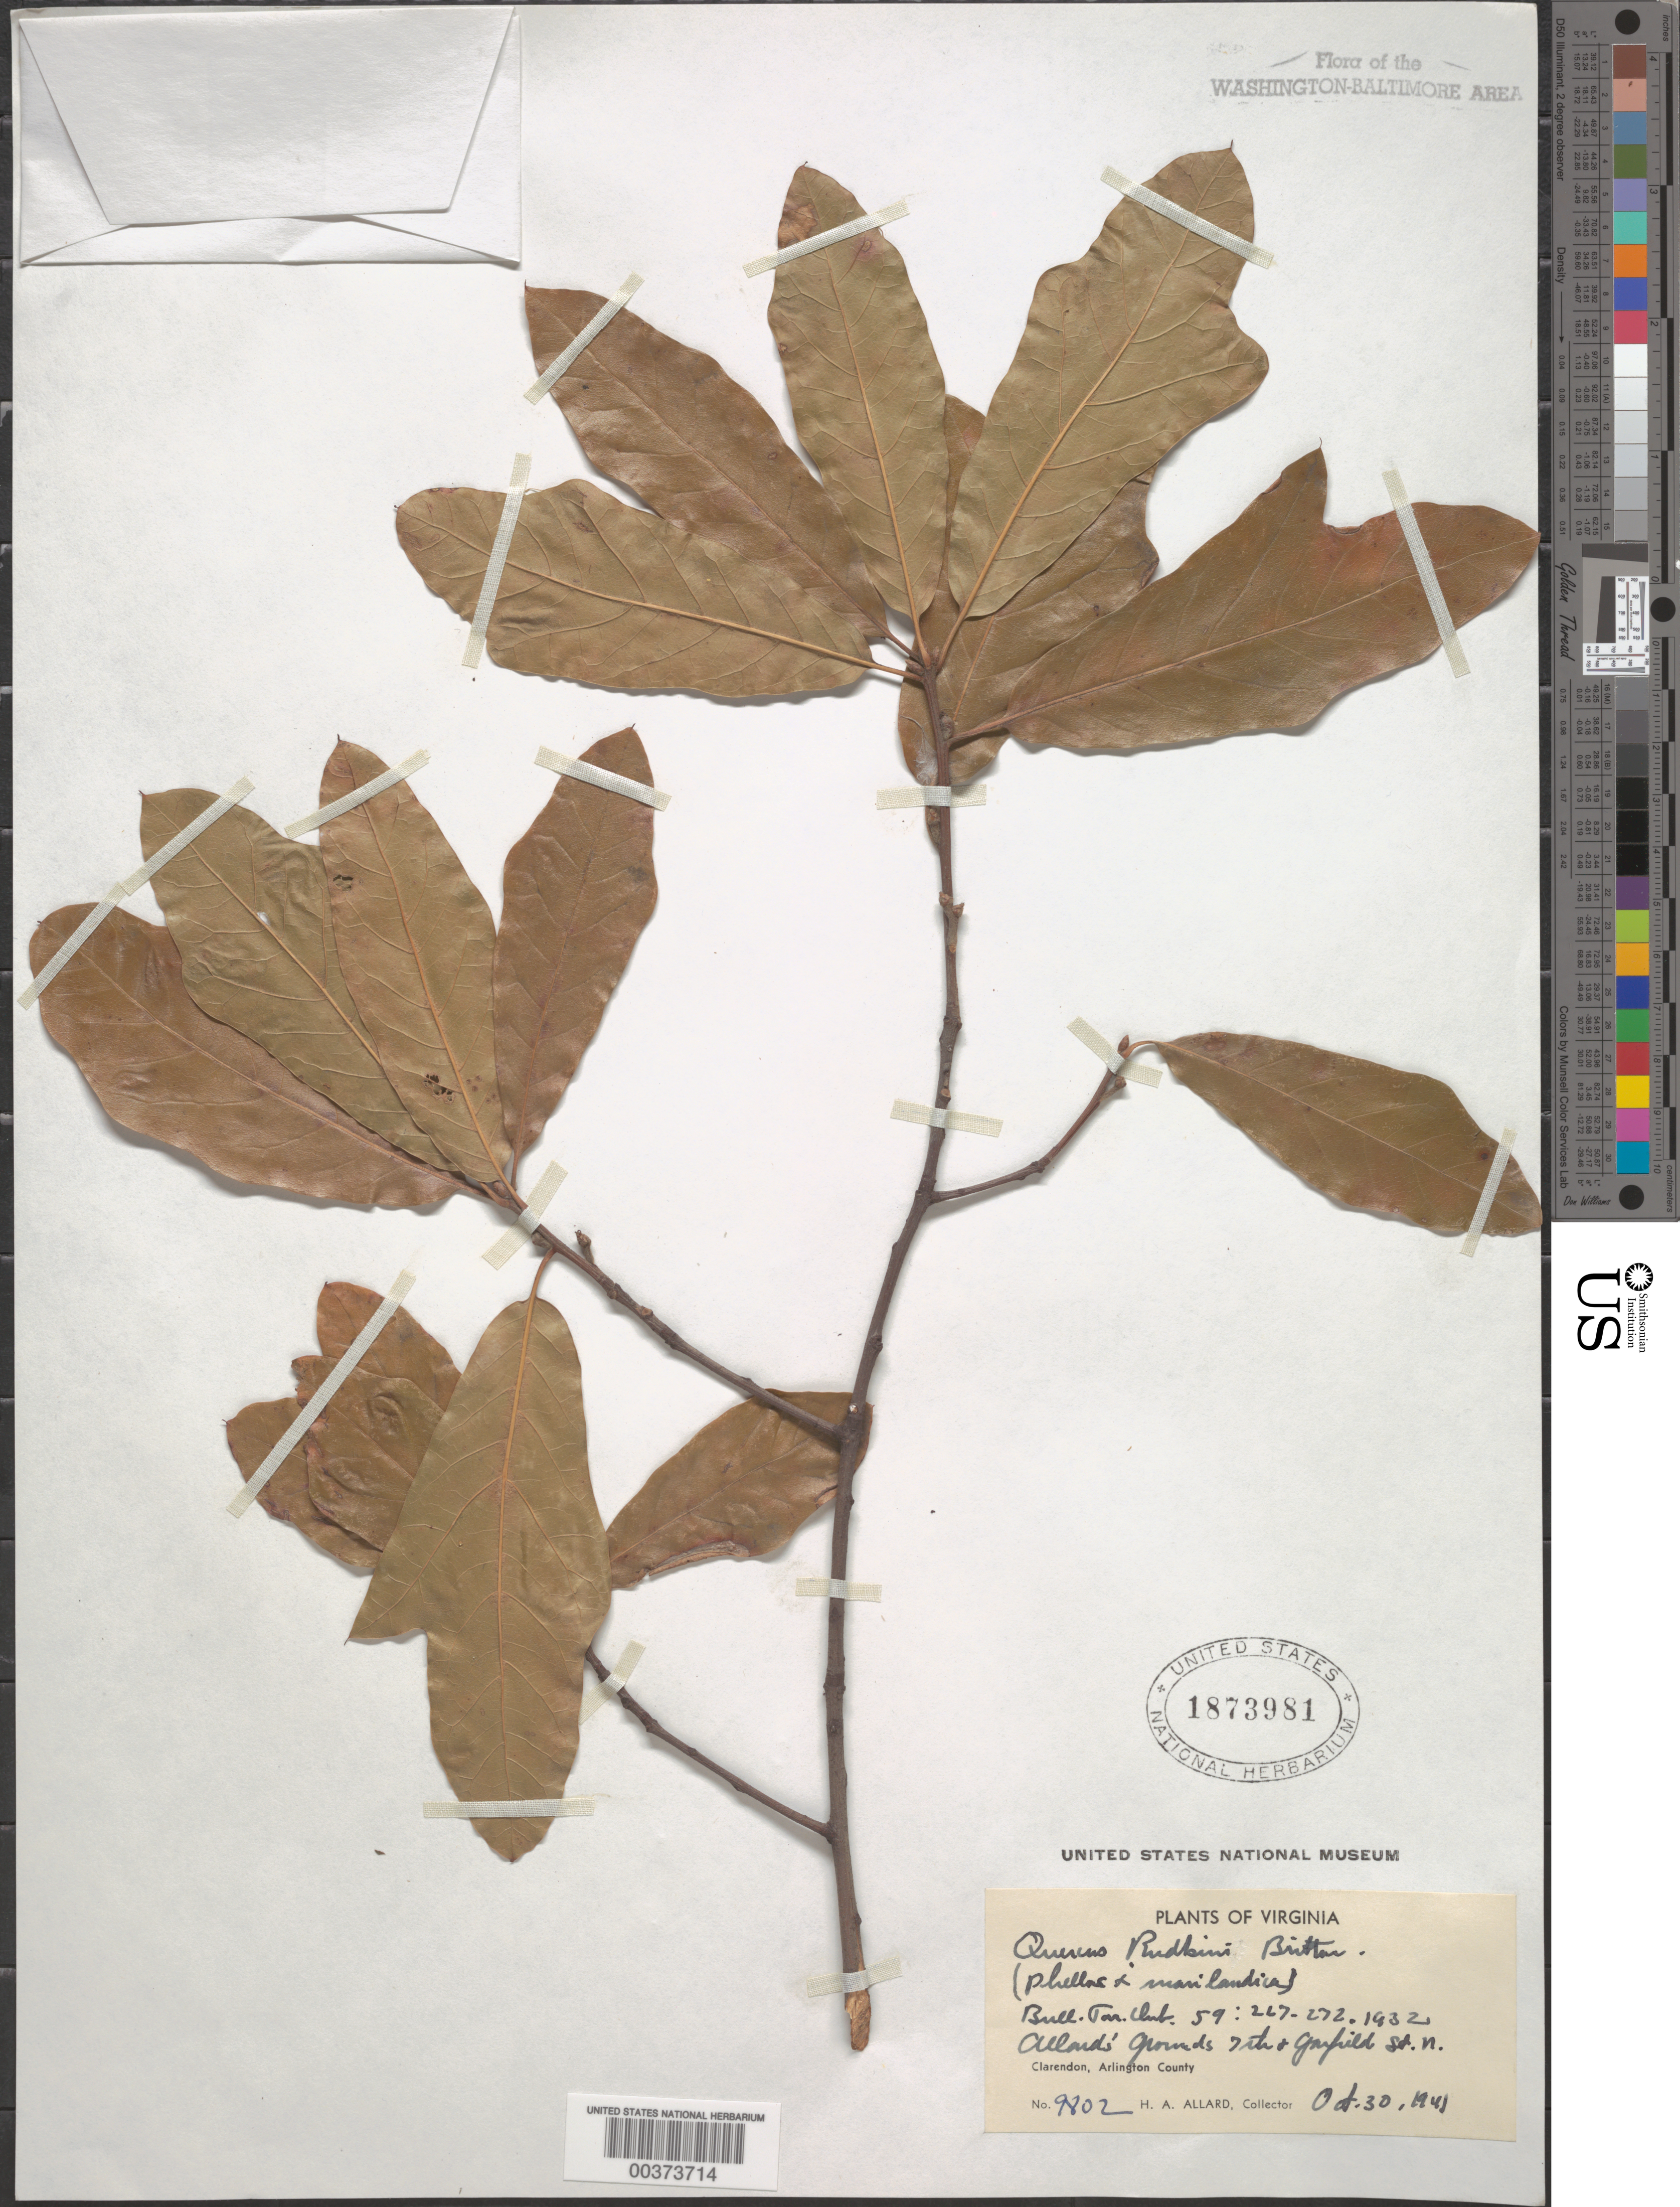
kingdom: Plantae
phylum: Tracheophyta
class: Magnoliopsida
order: Fagales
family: Fagaceae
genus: Quercus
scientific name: Quercus x rudkinii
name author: Britton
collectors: H. A. Allard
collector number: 9802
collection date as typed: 30 Oct 1941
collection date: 1941-10-30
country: United States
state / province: Virginia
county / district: Arlington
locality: Clarendon, Allards Yard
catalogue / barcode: US 1873981